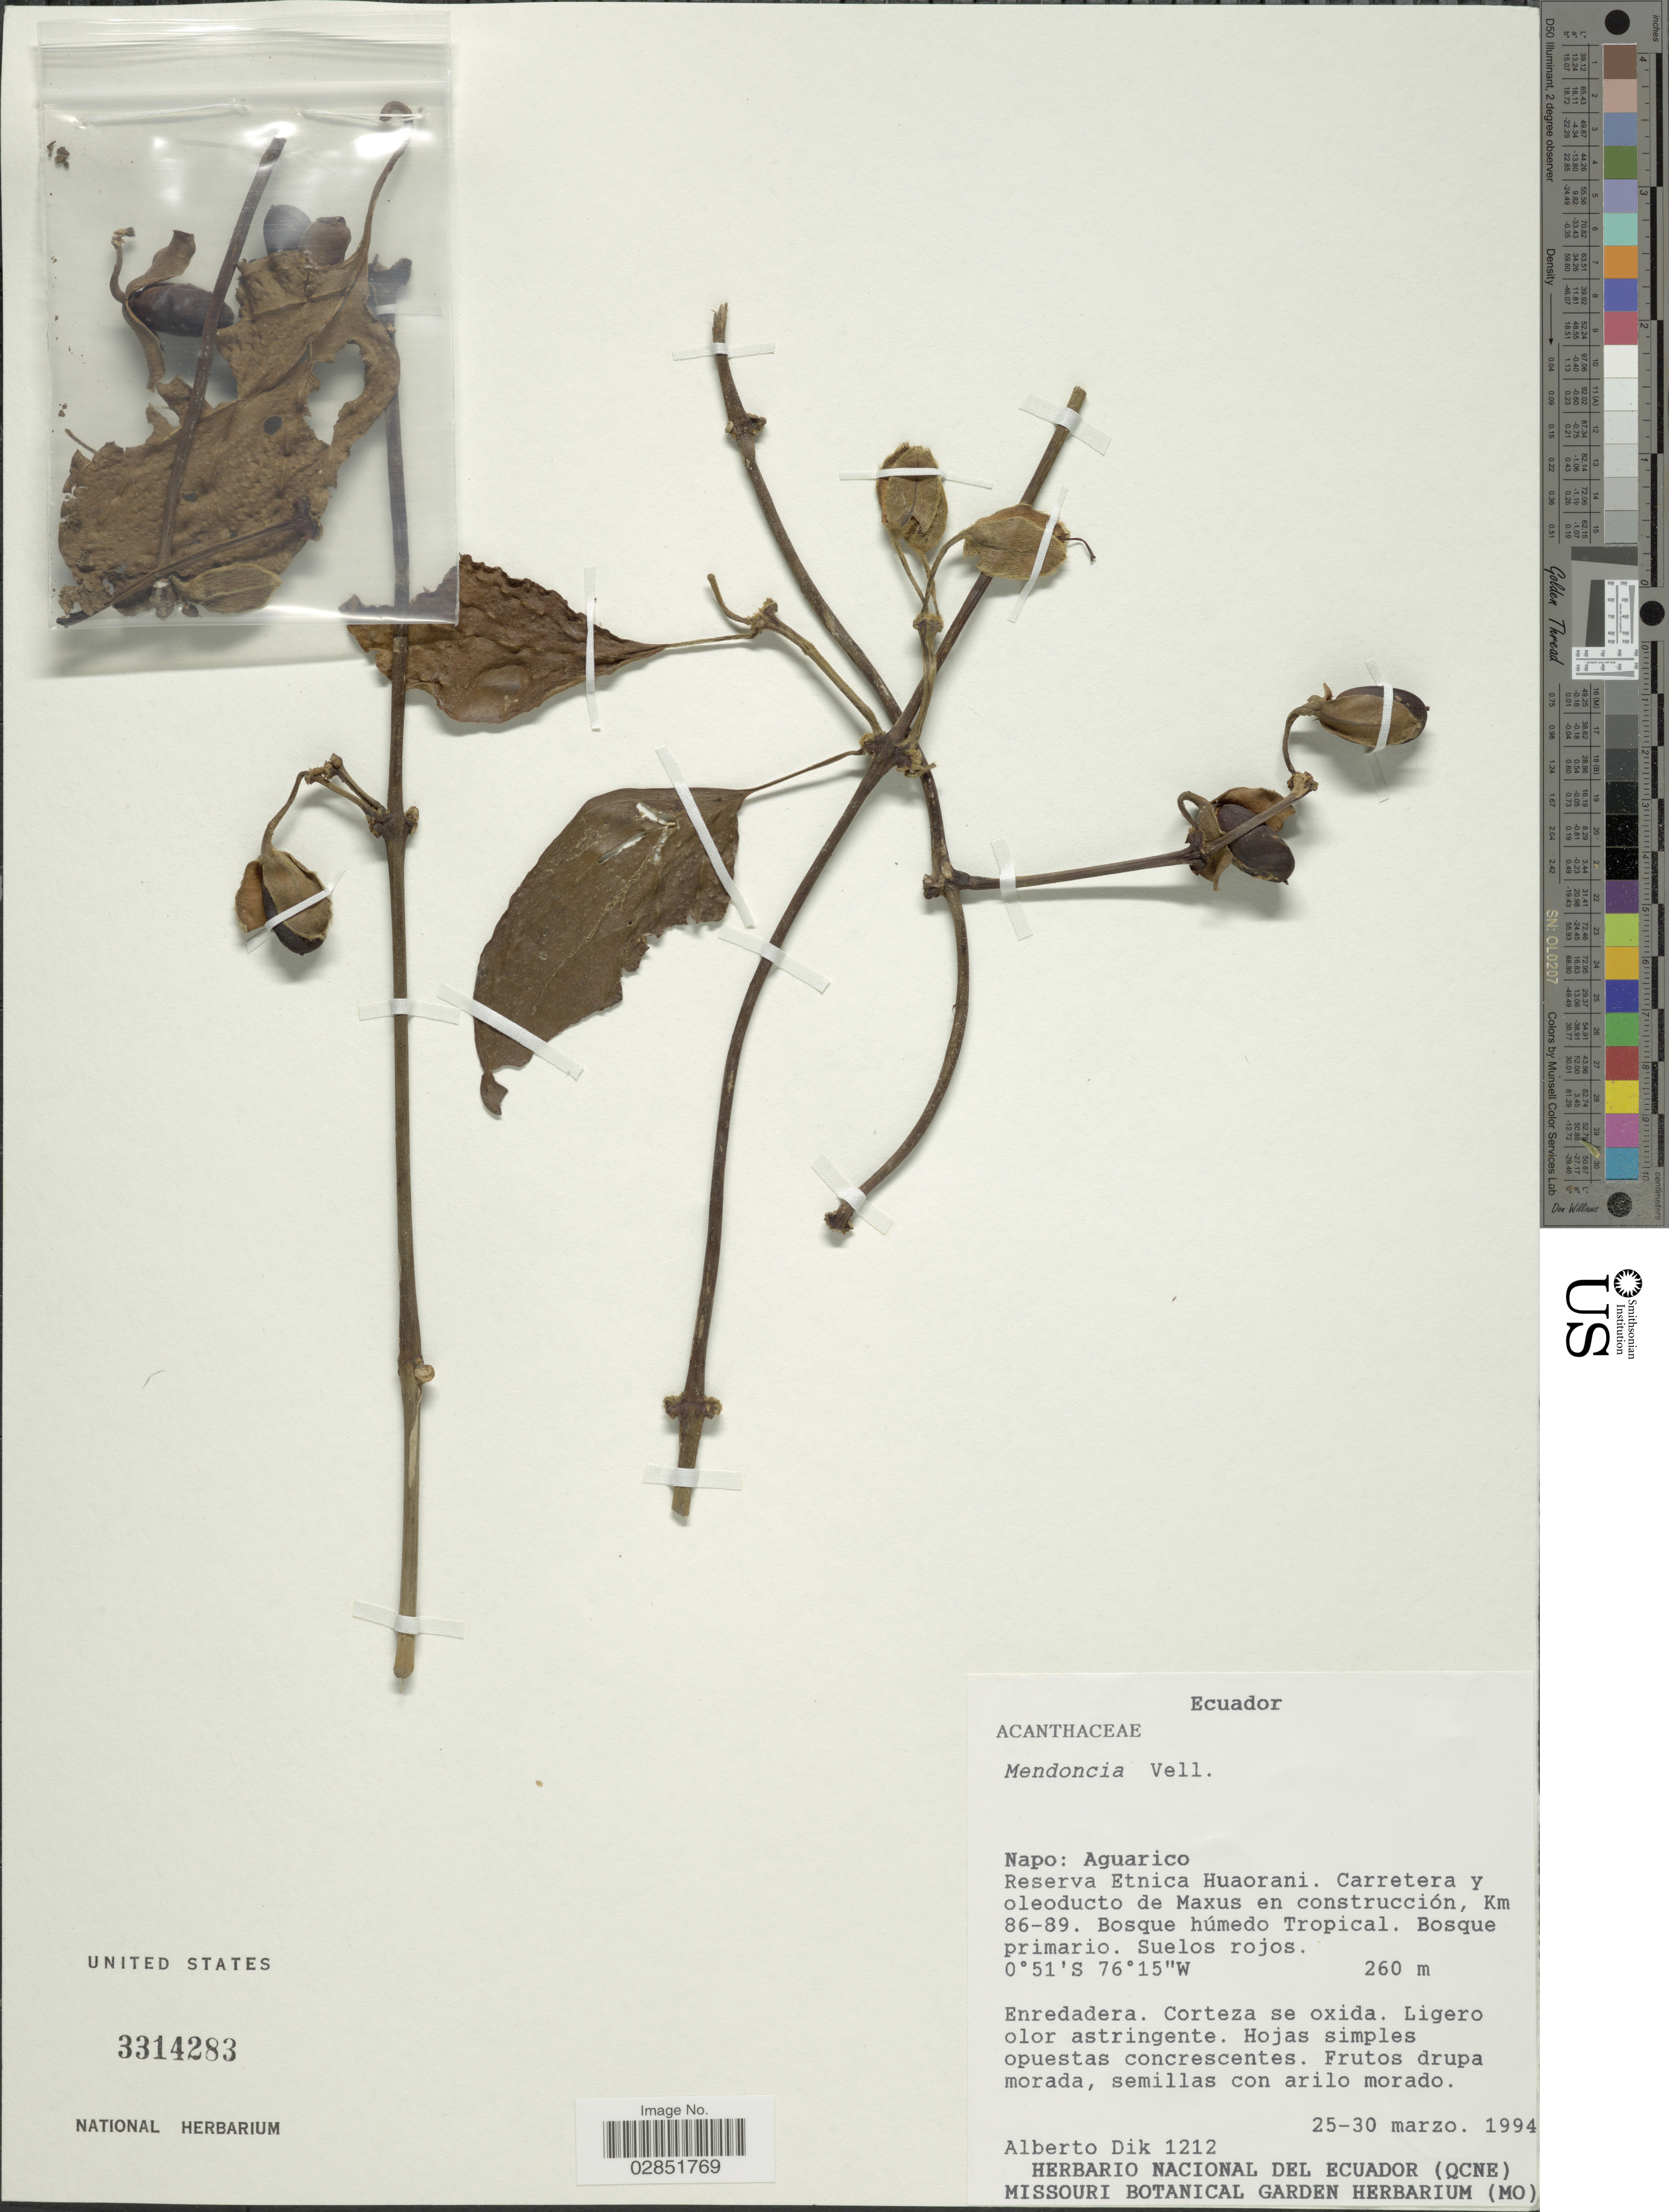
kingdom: Plantae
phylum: Tracheophyta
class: Magnoliopsida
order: Lamiales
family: Acanthaceae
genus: Mendoncia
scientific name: Mendoncia sp.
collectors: A. Dik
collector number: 1212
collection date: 1994-03-25/1994-03-30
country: Ecuador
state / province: Napo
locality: Aguarico. Reserva Etnica Huaorani. Carretera y oleoducto de Maxus en construcción, Km 86-89.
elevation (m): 260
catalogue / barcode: US 3314283